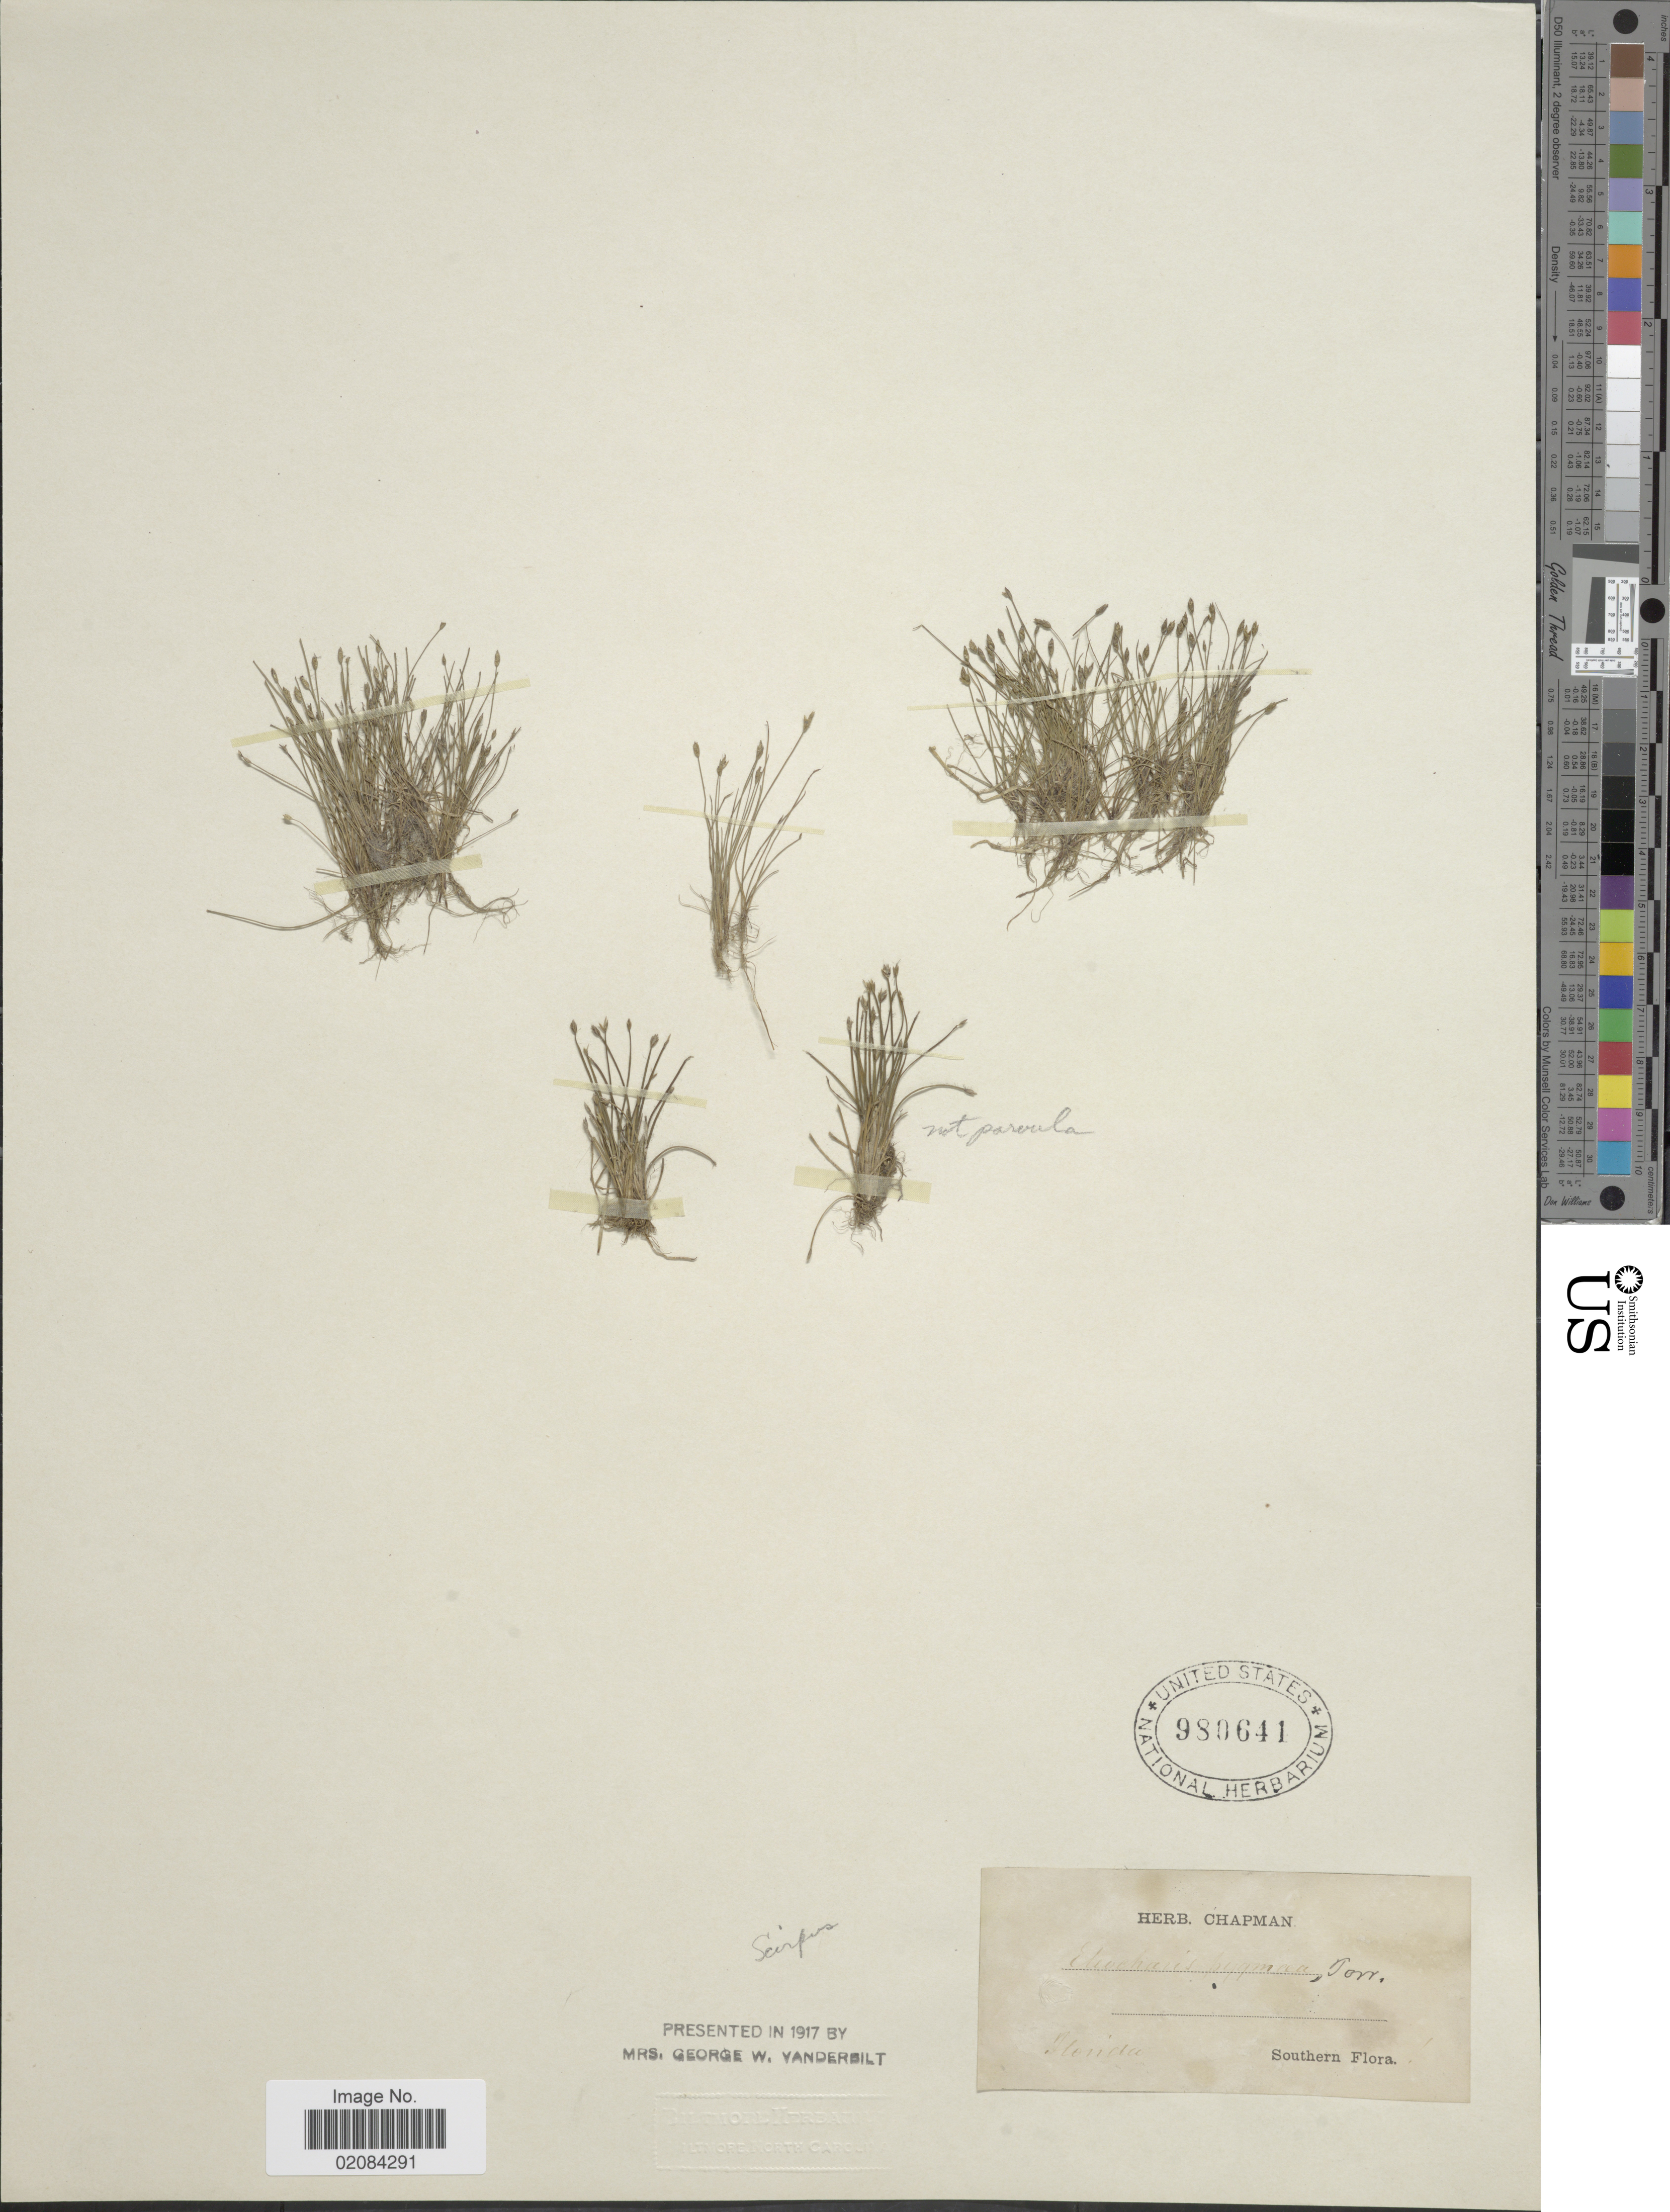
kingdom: Plantae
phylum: Tracheophyta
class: Liliopsida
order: Poales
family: Cyperaceae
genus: Eleocharis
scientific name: Eleocharis parvula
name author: (Roem. & Schult.) Link ex Williams et al.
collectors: ex herb. Chapman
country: United States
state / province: Florida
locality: Southern.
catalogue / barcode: US 980641